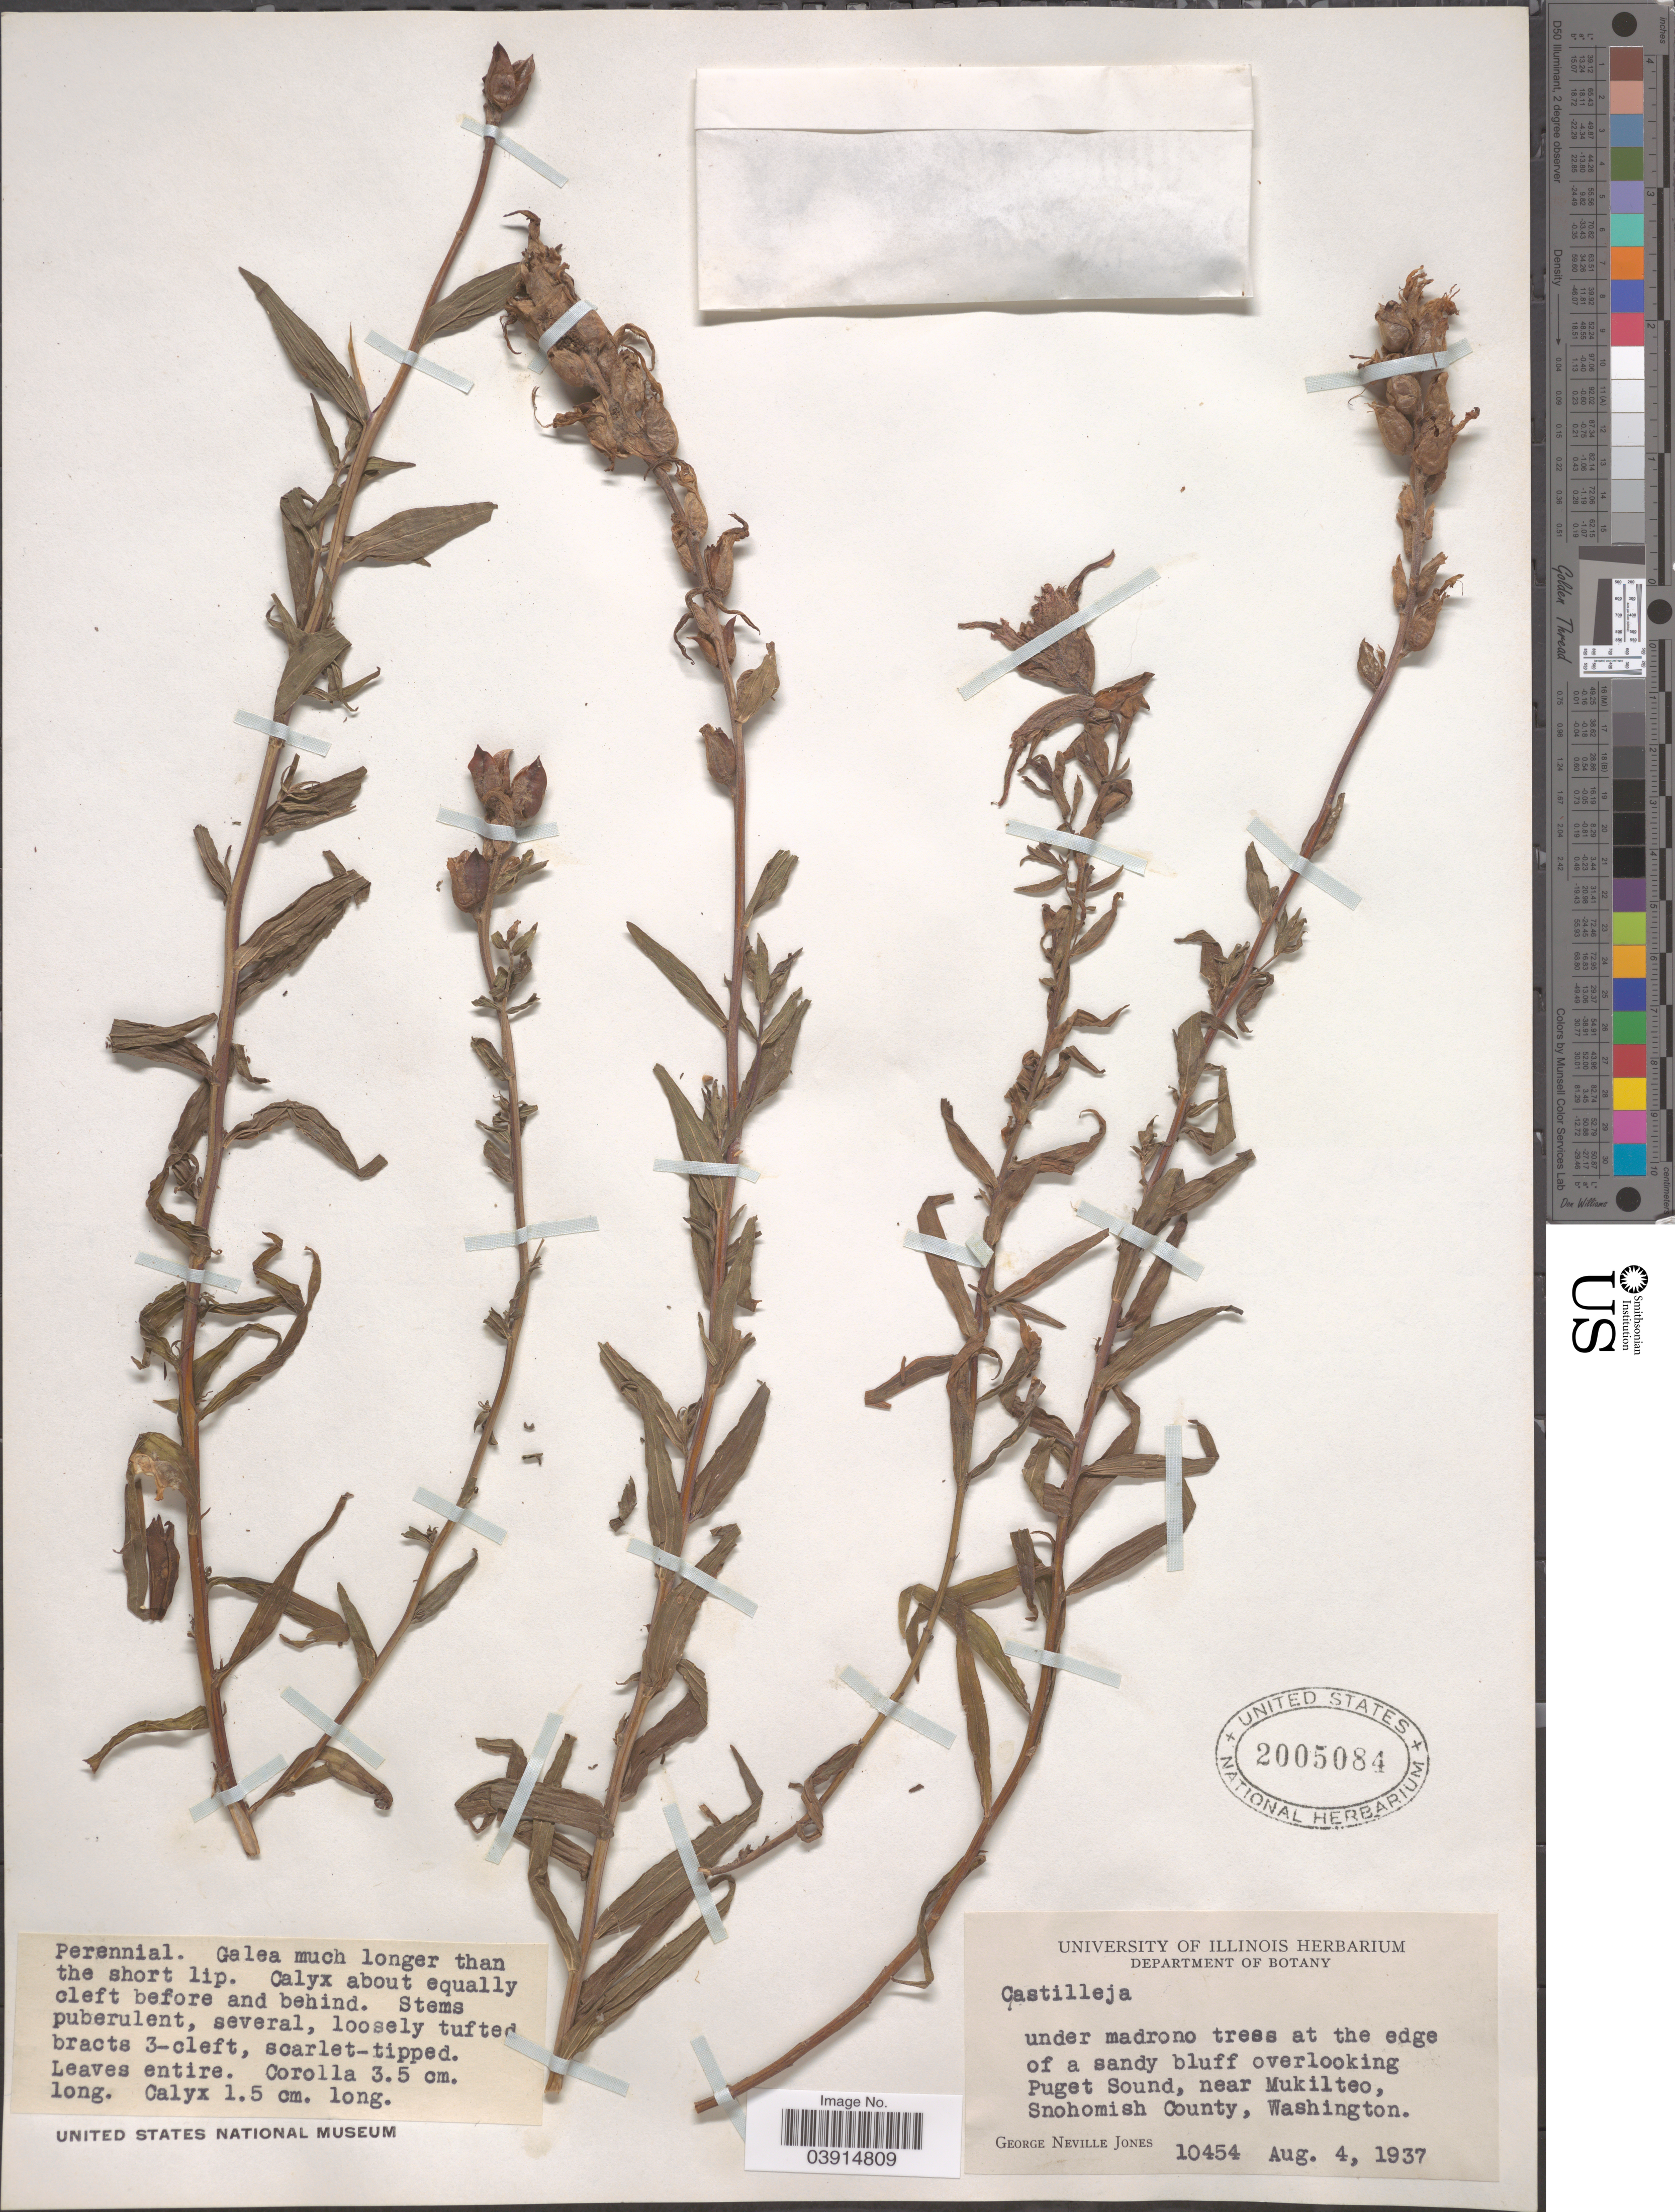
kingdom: Plantae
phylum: Tracheophyta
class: Magnoliopsida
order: Lamiales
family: Orobanchaceae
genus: Castilleja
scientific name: Castilleja sp.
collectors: G. N. Jones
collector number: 10454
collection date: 1937-08-04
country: United States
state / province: Washington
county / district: Snohomish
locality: Under madrono trees at the edge of a sandy bluff overlooking Puget Sound, near Mukilteo, Snohomish County.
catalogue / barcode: US 2005084